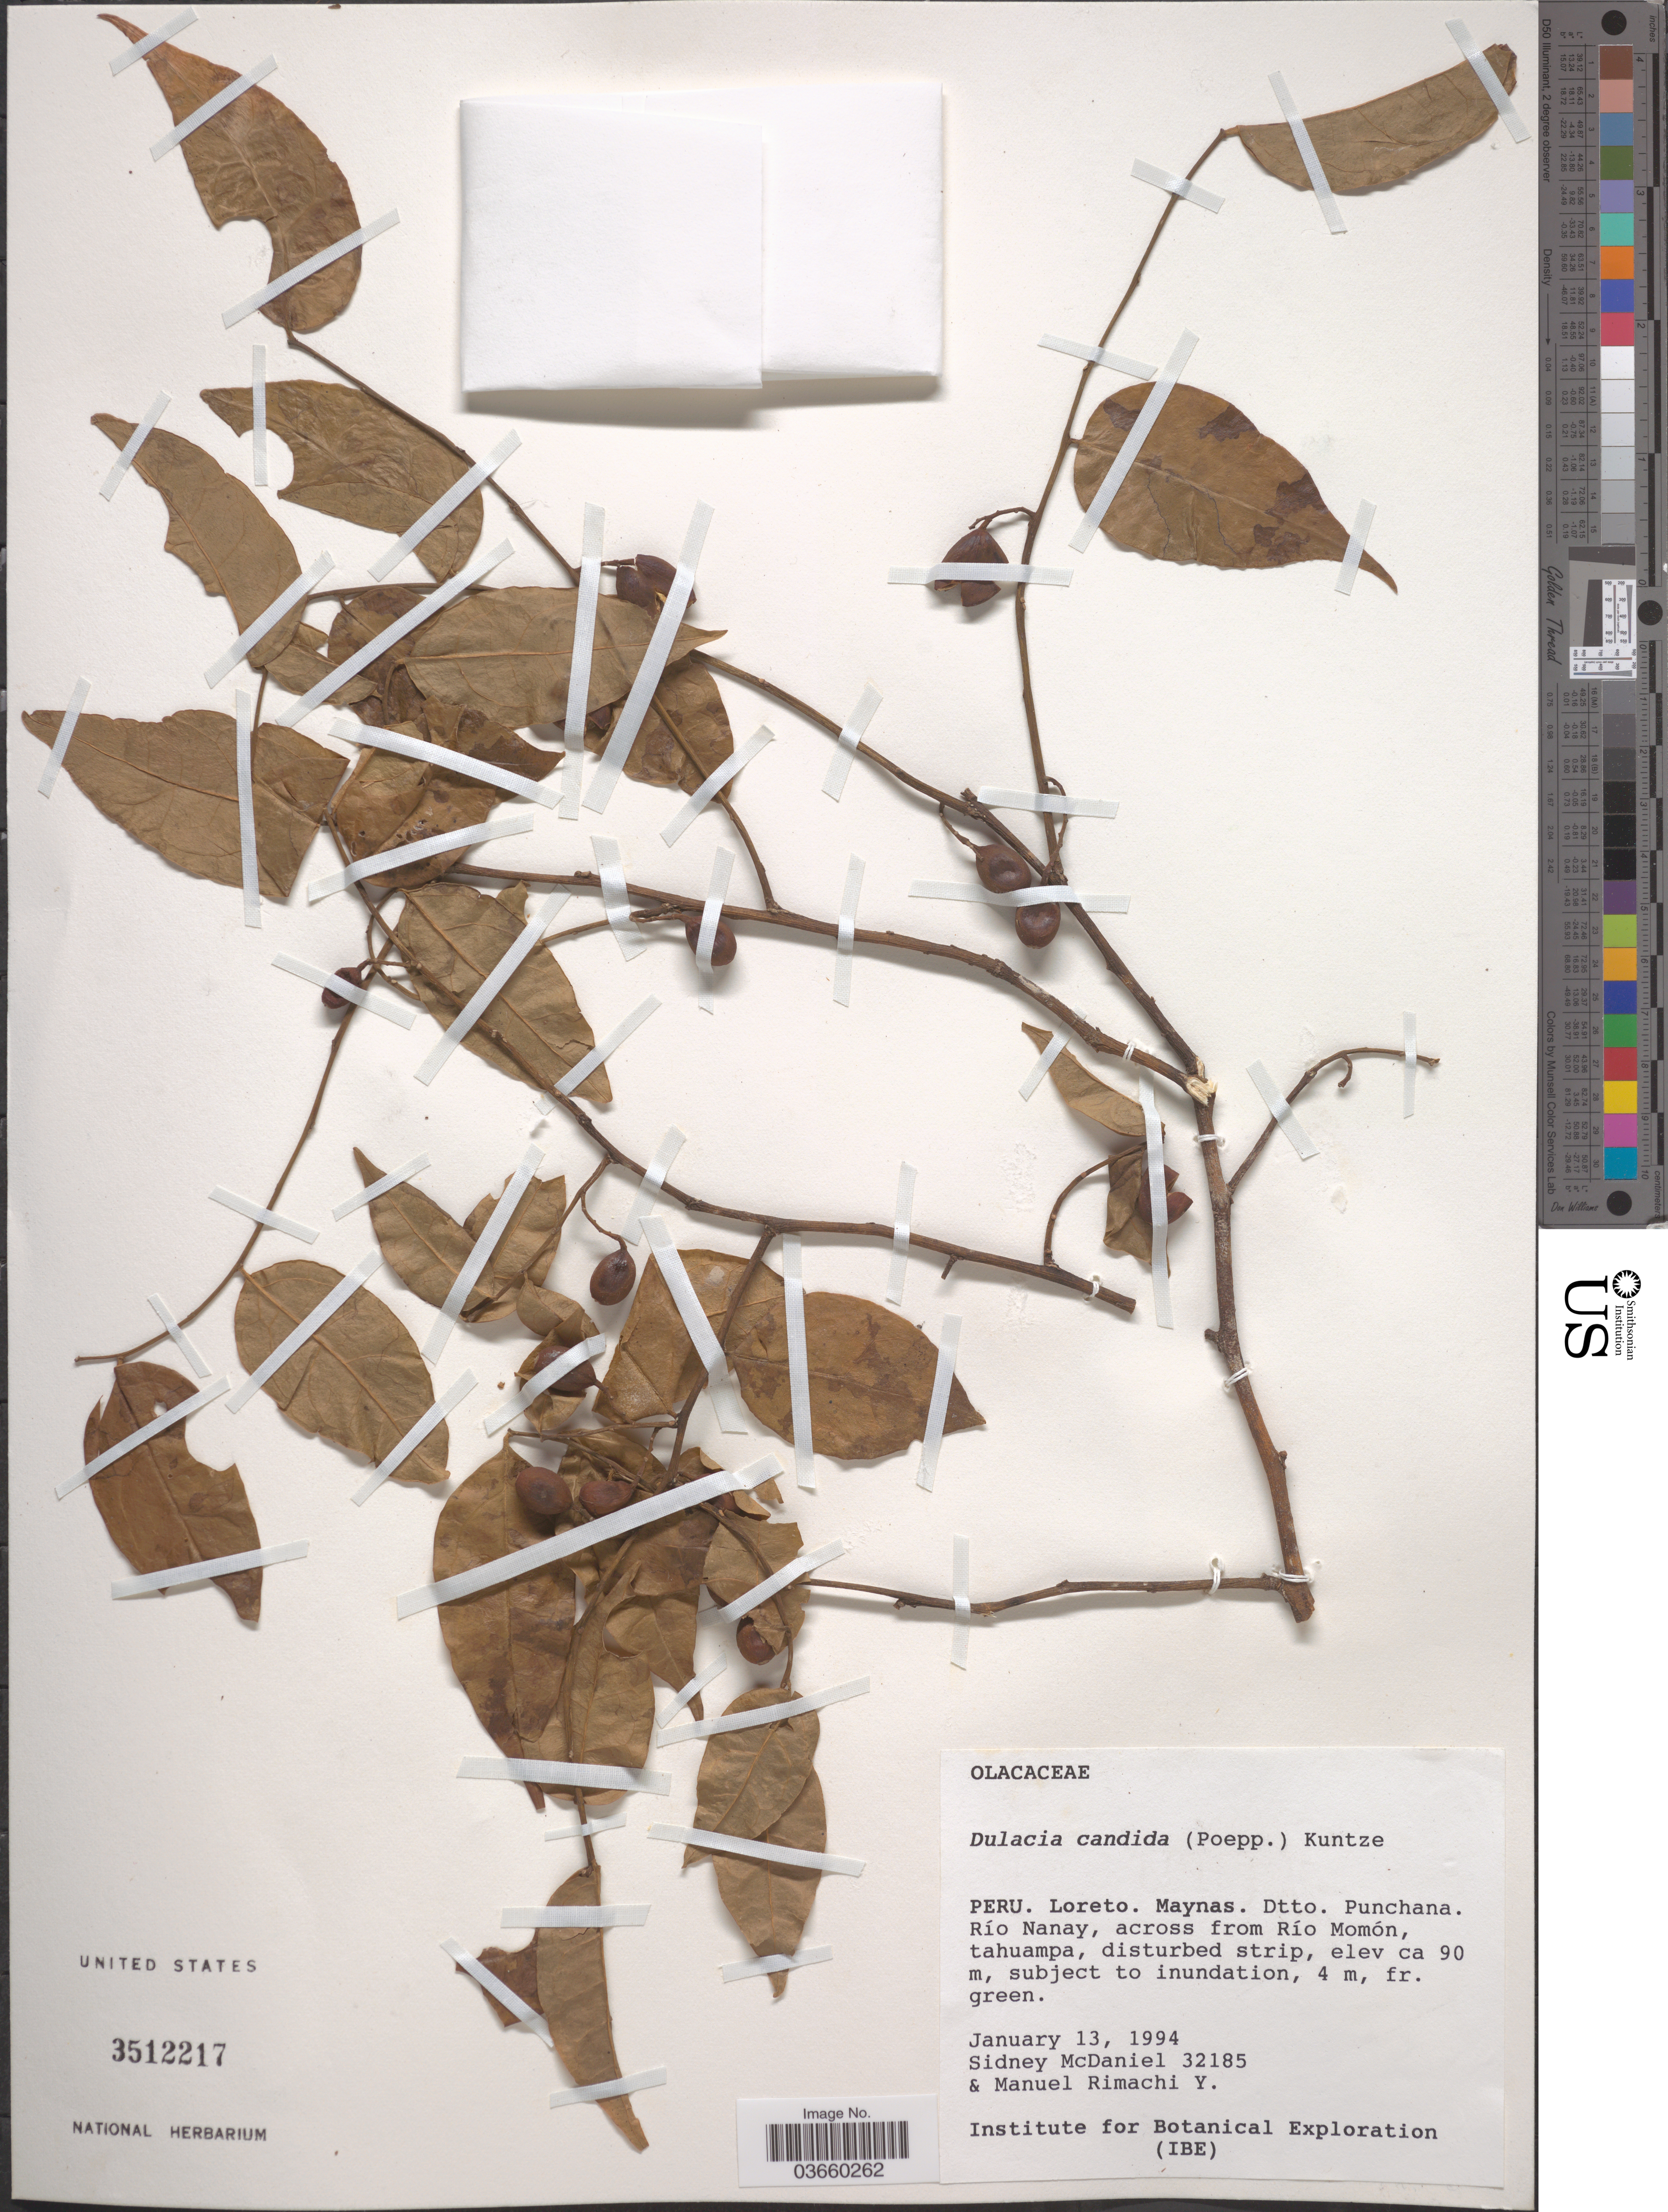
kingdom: Plantae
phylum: Tracheophyta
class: Magnoliopsida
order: Santalales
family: Olacaceae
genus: Dulacia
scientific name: Dulacia candida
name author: (Poepp.) Kuntze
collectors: S. McDaniel & M. Rimachi Y.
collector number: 32185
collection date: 1994-01-13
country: Peru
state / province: Loreto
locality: Maynas. Dtto. Punchana. Río Nanay, across from Río Monón, tahuampa, disturbed strip.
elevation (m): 90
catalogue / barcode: US 3512217